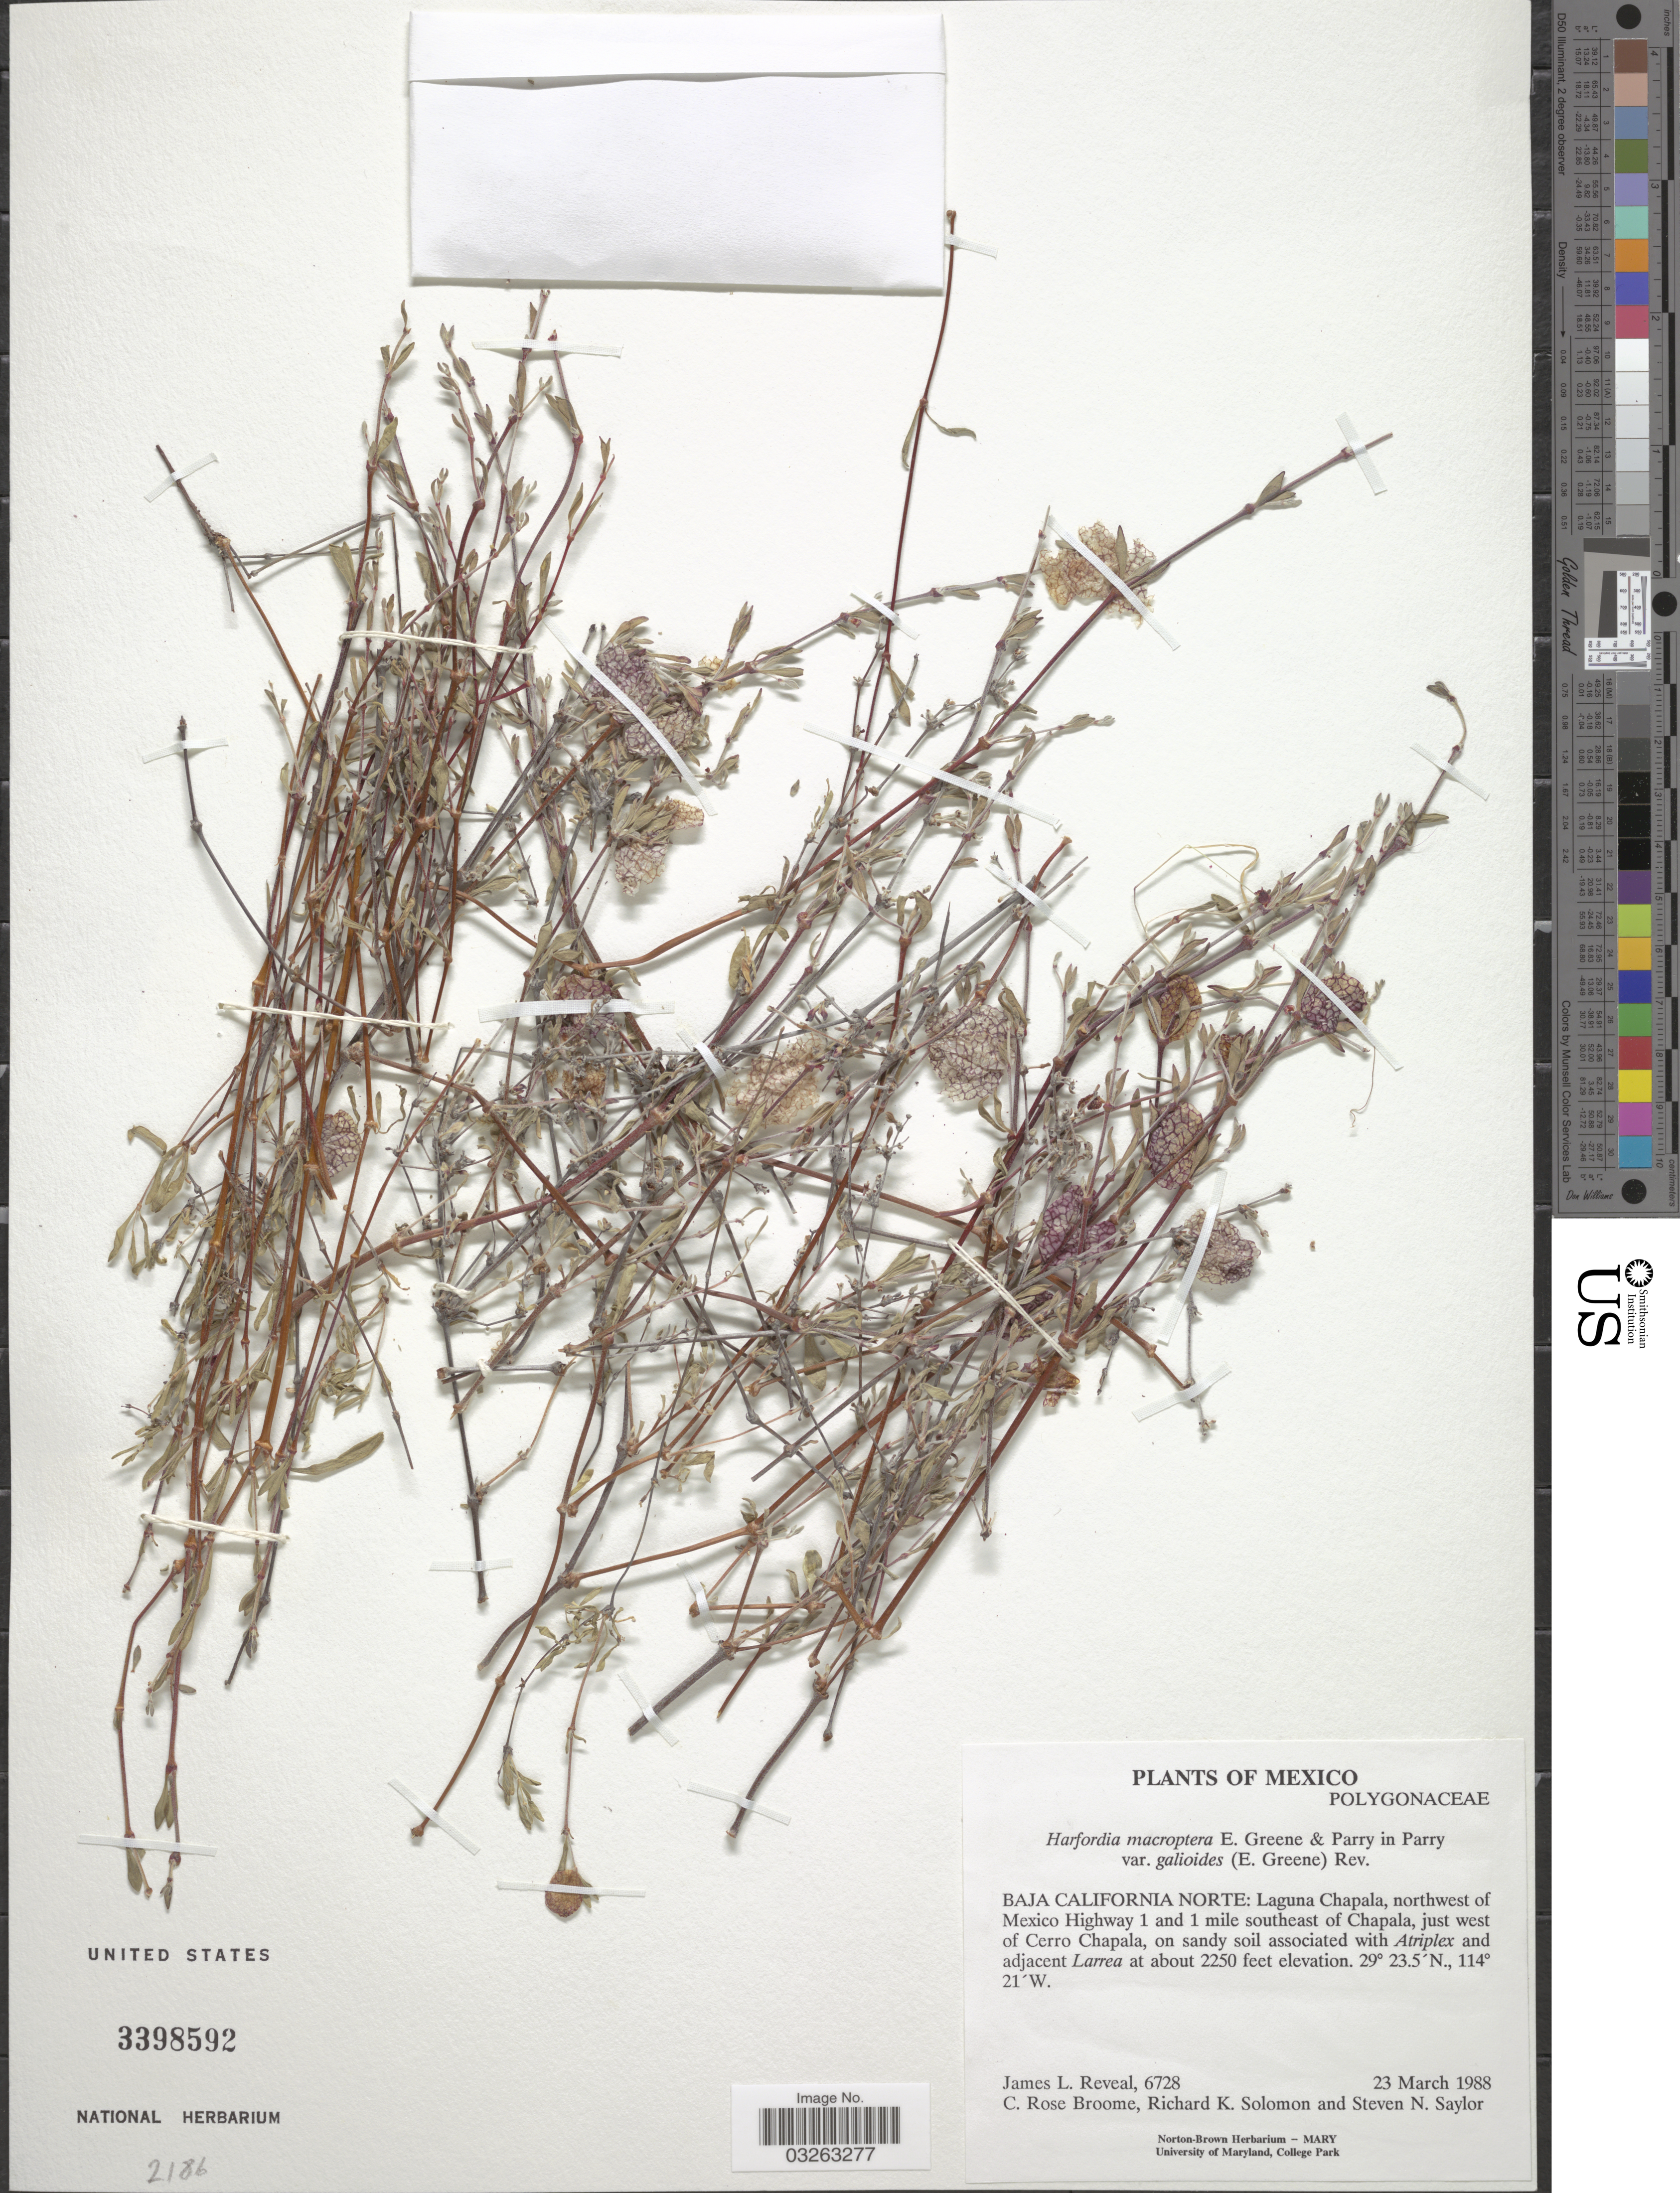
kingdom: Plantae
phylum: Tracheophyta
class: Magnoliopsida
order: Caryophyllales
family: Polygonaceae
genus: Harfordia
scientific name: Harfordia macroptera var. galioides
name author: (Greene) Reveal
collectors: J. L. Reveal, C. R. Broome, R. Solomon & S. Saylor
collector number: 6728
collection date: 1988-03-23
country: Mexico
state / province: Baja California Norte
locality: Laguna Chapala, northwest of Mexico Highway 1 and 1 mile southeast of Chapala, just west of Cerro Chapala.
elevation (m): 686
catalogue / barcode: US 3398592